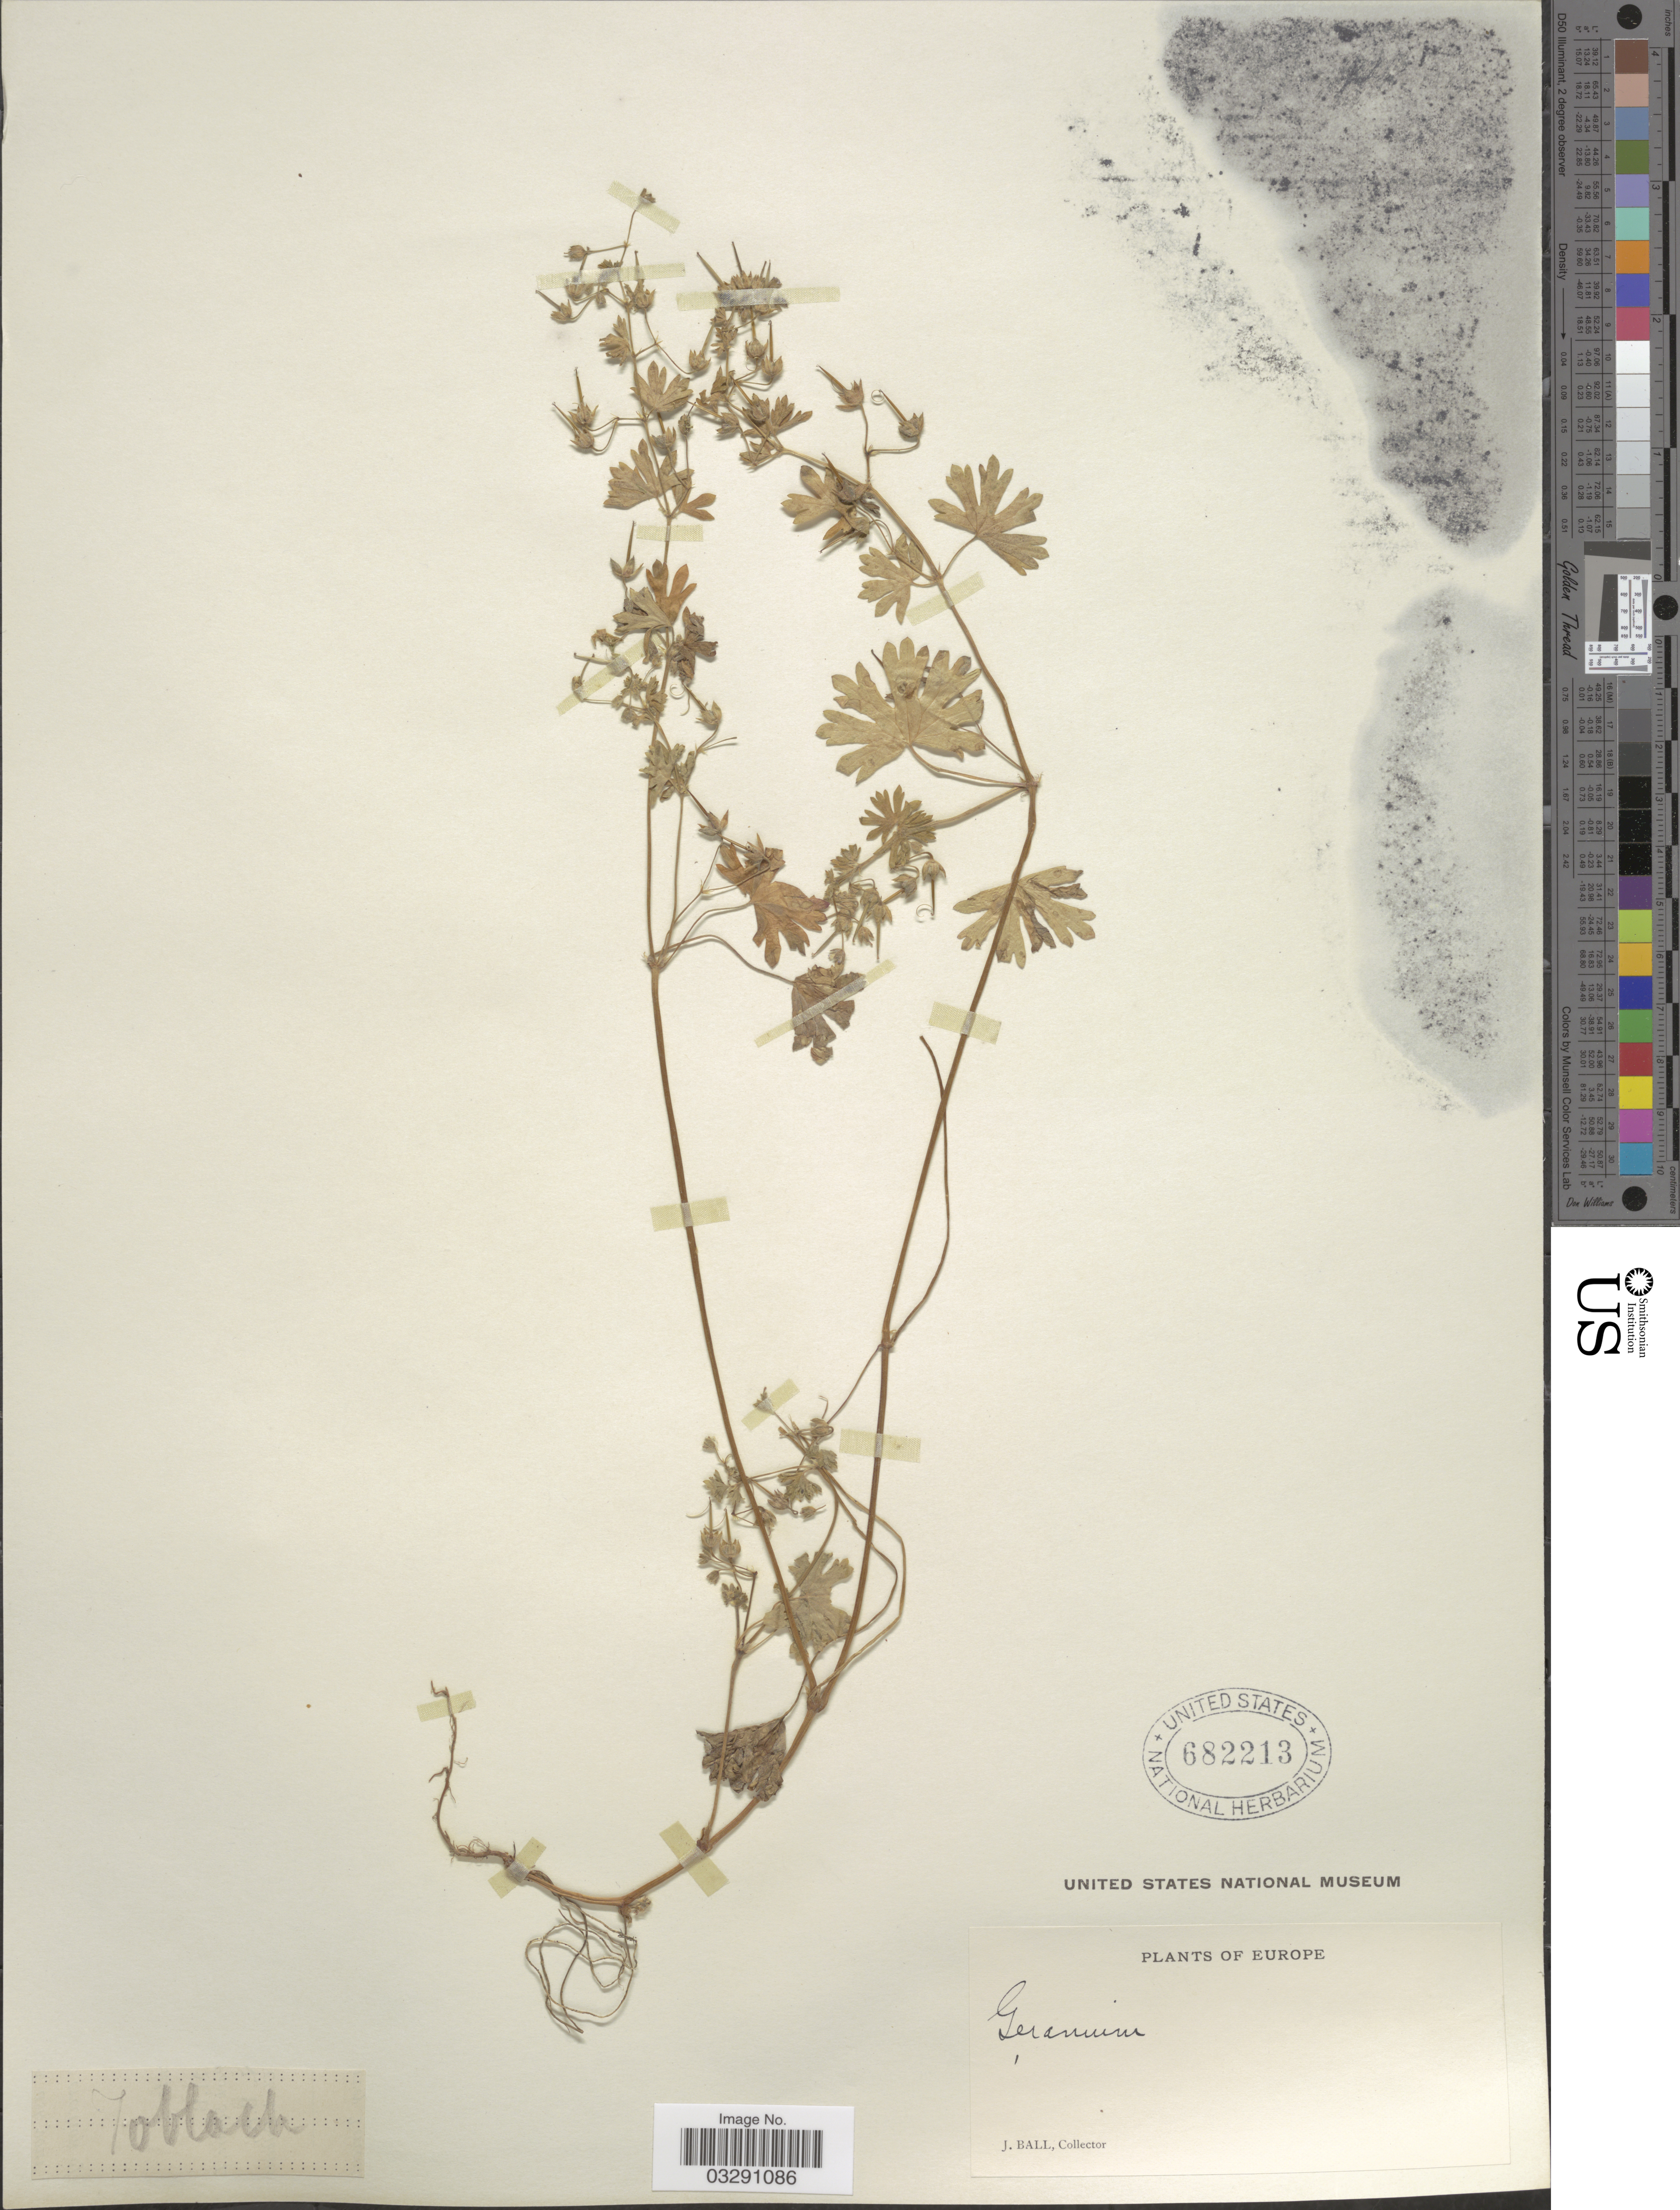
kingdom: Plantae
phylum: Tracheophyta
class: Magnoliopsida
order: Geraniales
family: Geraniaceae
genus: Geranium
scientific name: Geranium sp.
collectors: J. Ball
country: Italy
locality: Europe. Toblach.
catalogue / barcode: US 682213